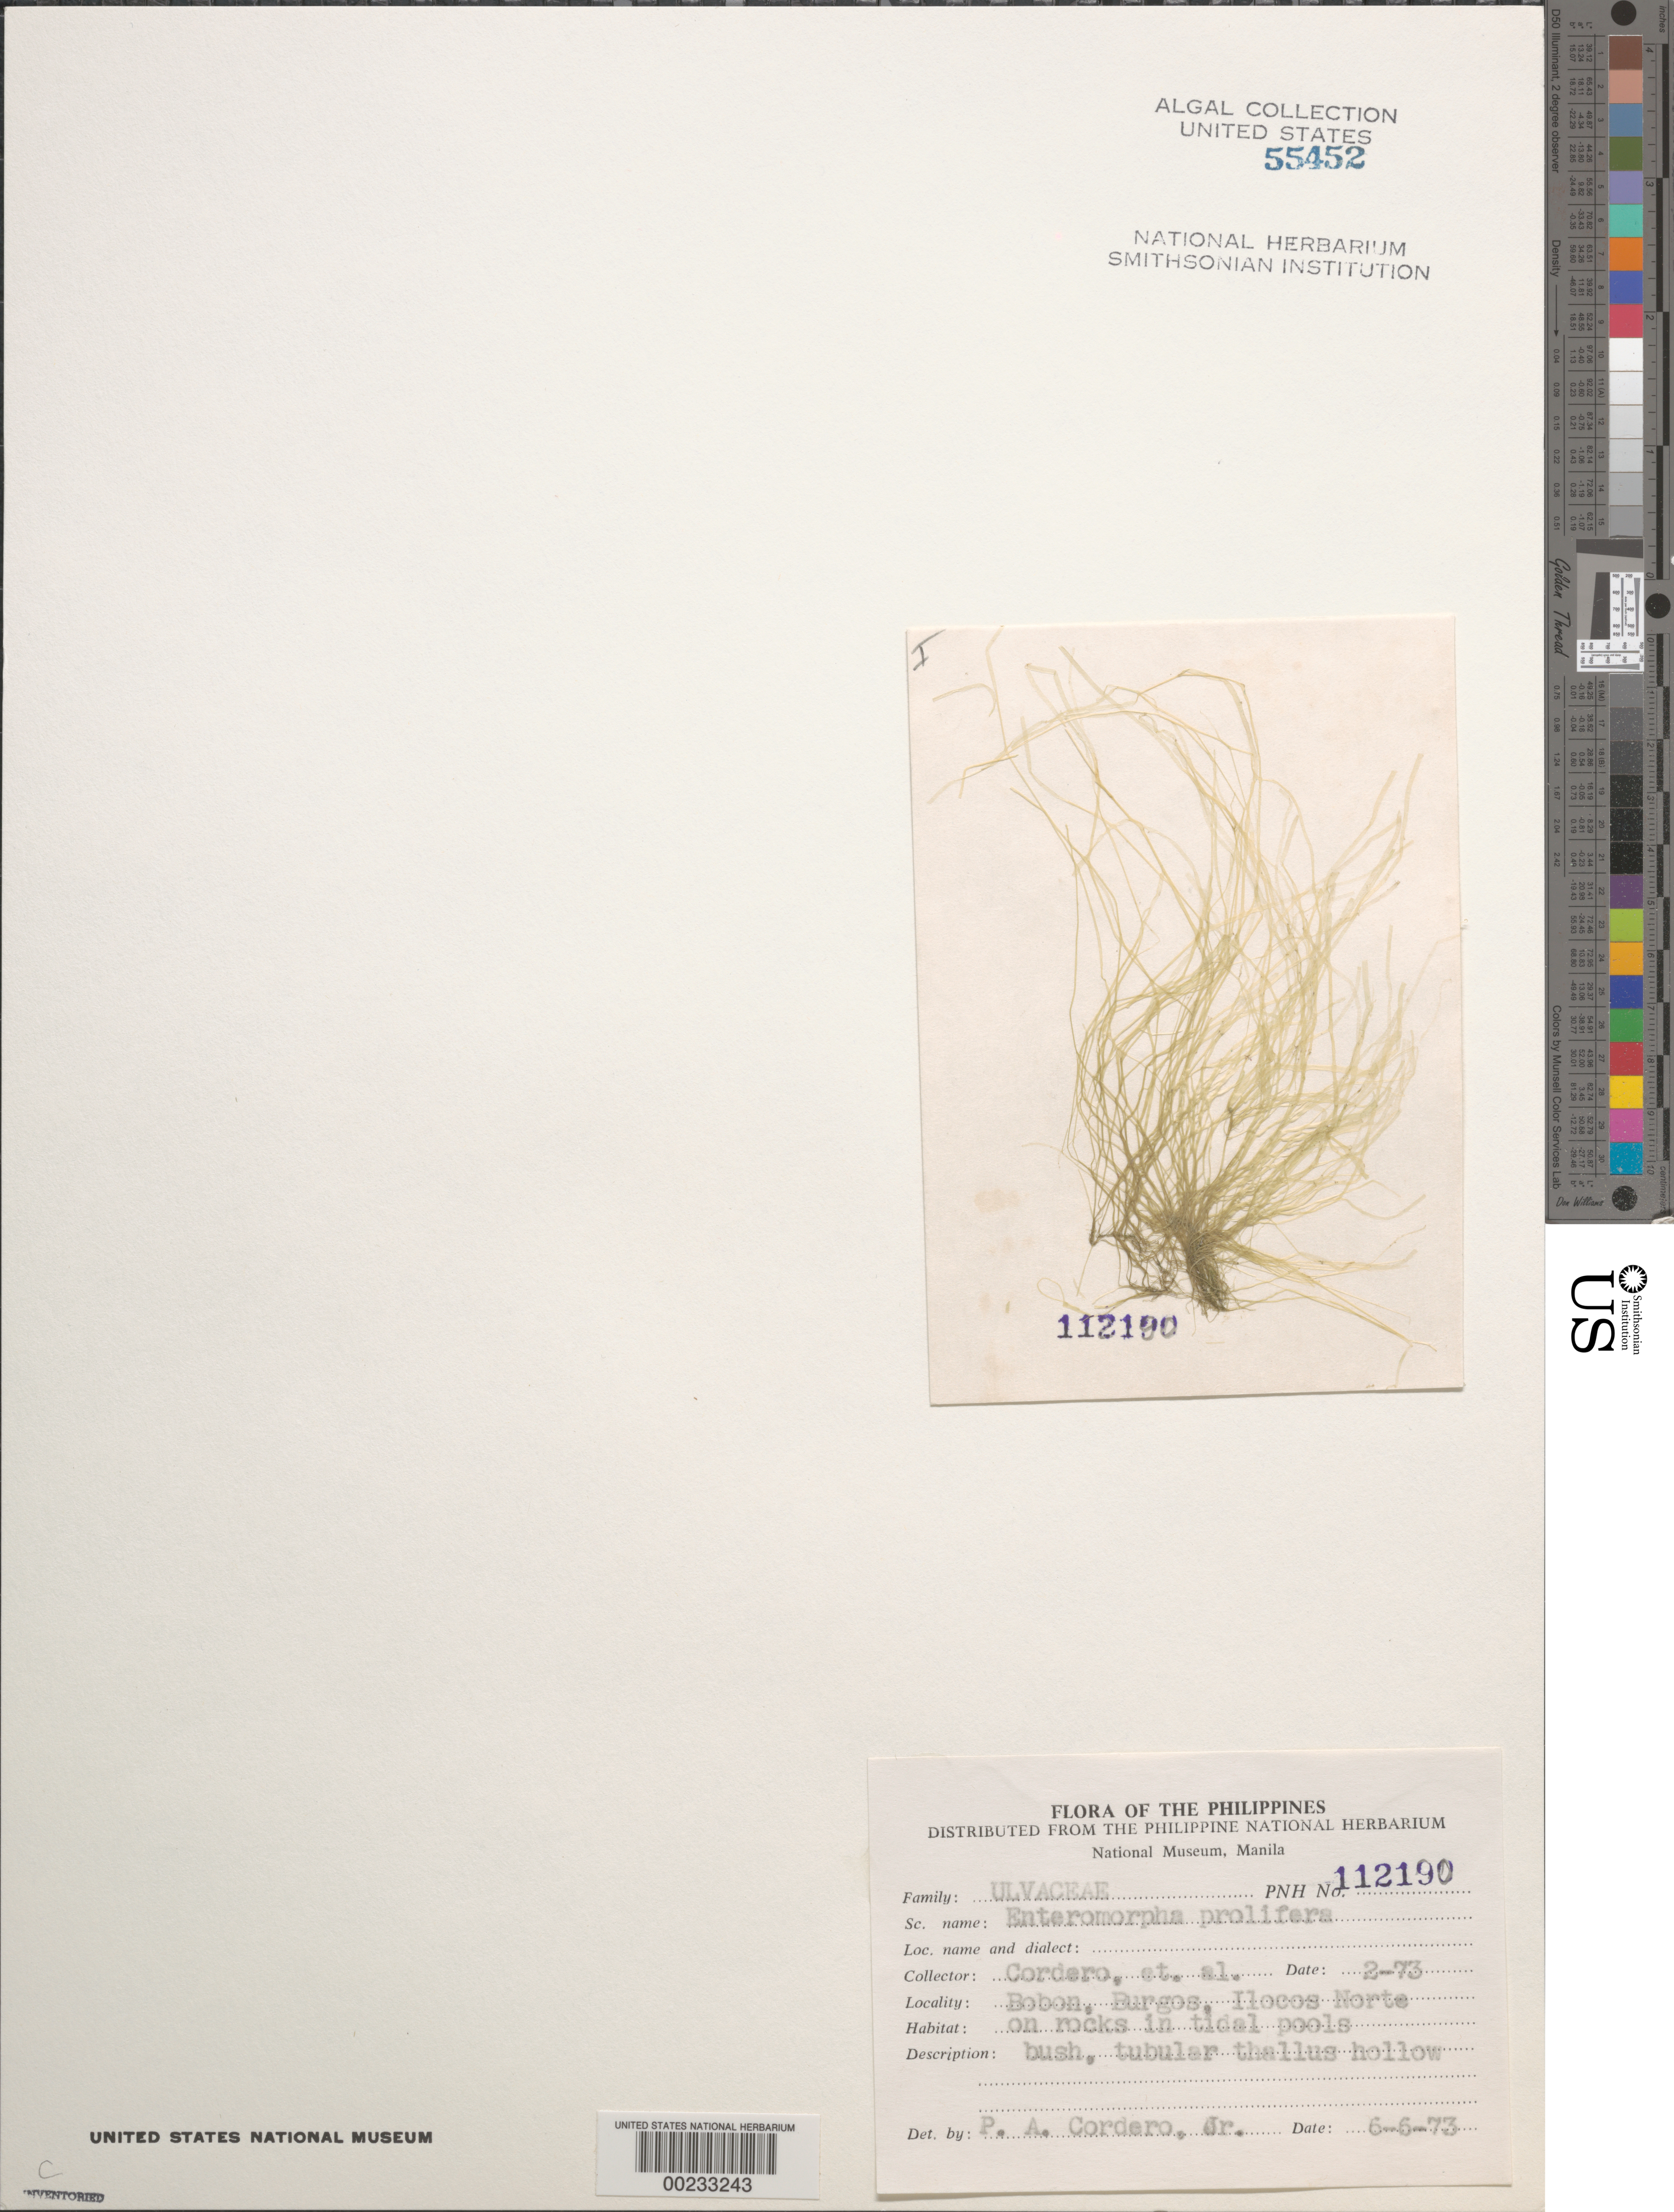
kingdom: Plantae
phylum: Chlorophyta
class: Ulvophyceae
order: Ulvales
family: Ulvaceae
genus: Ulva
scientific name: Ulva prolifera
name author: O.F. Müller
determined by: Algae name updating Project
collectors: P. A. Cordero et al.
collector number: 112190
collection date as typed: Feb 1973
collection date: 1973-02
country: Philippines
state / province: Ilocos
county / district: Ilocos Norte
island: Luzon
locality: Bobon, Burgos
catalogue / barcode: US 55452